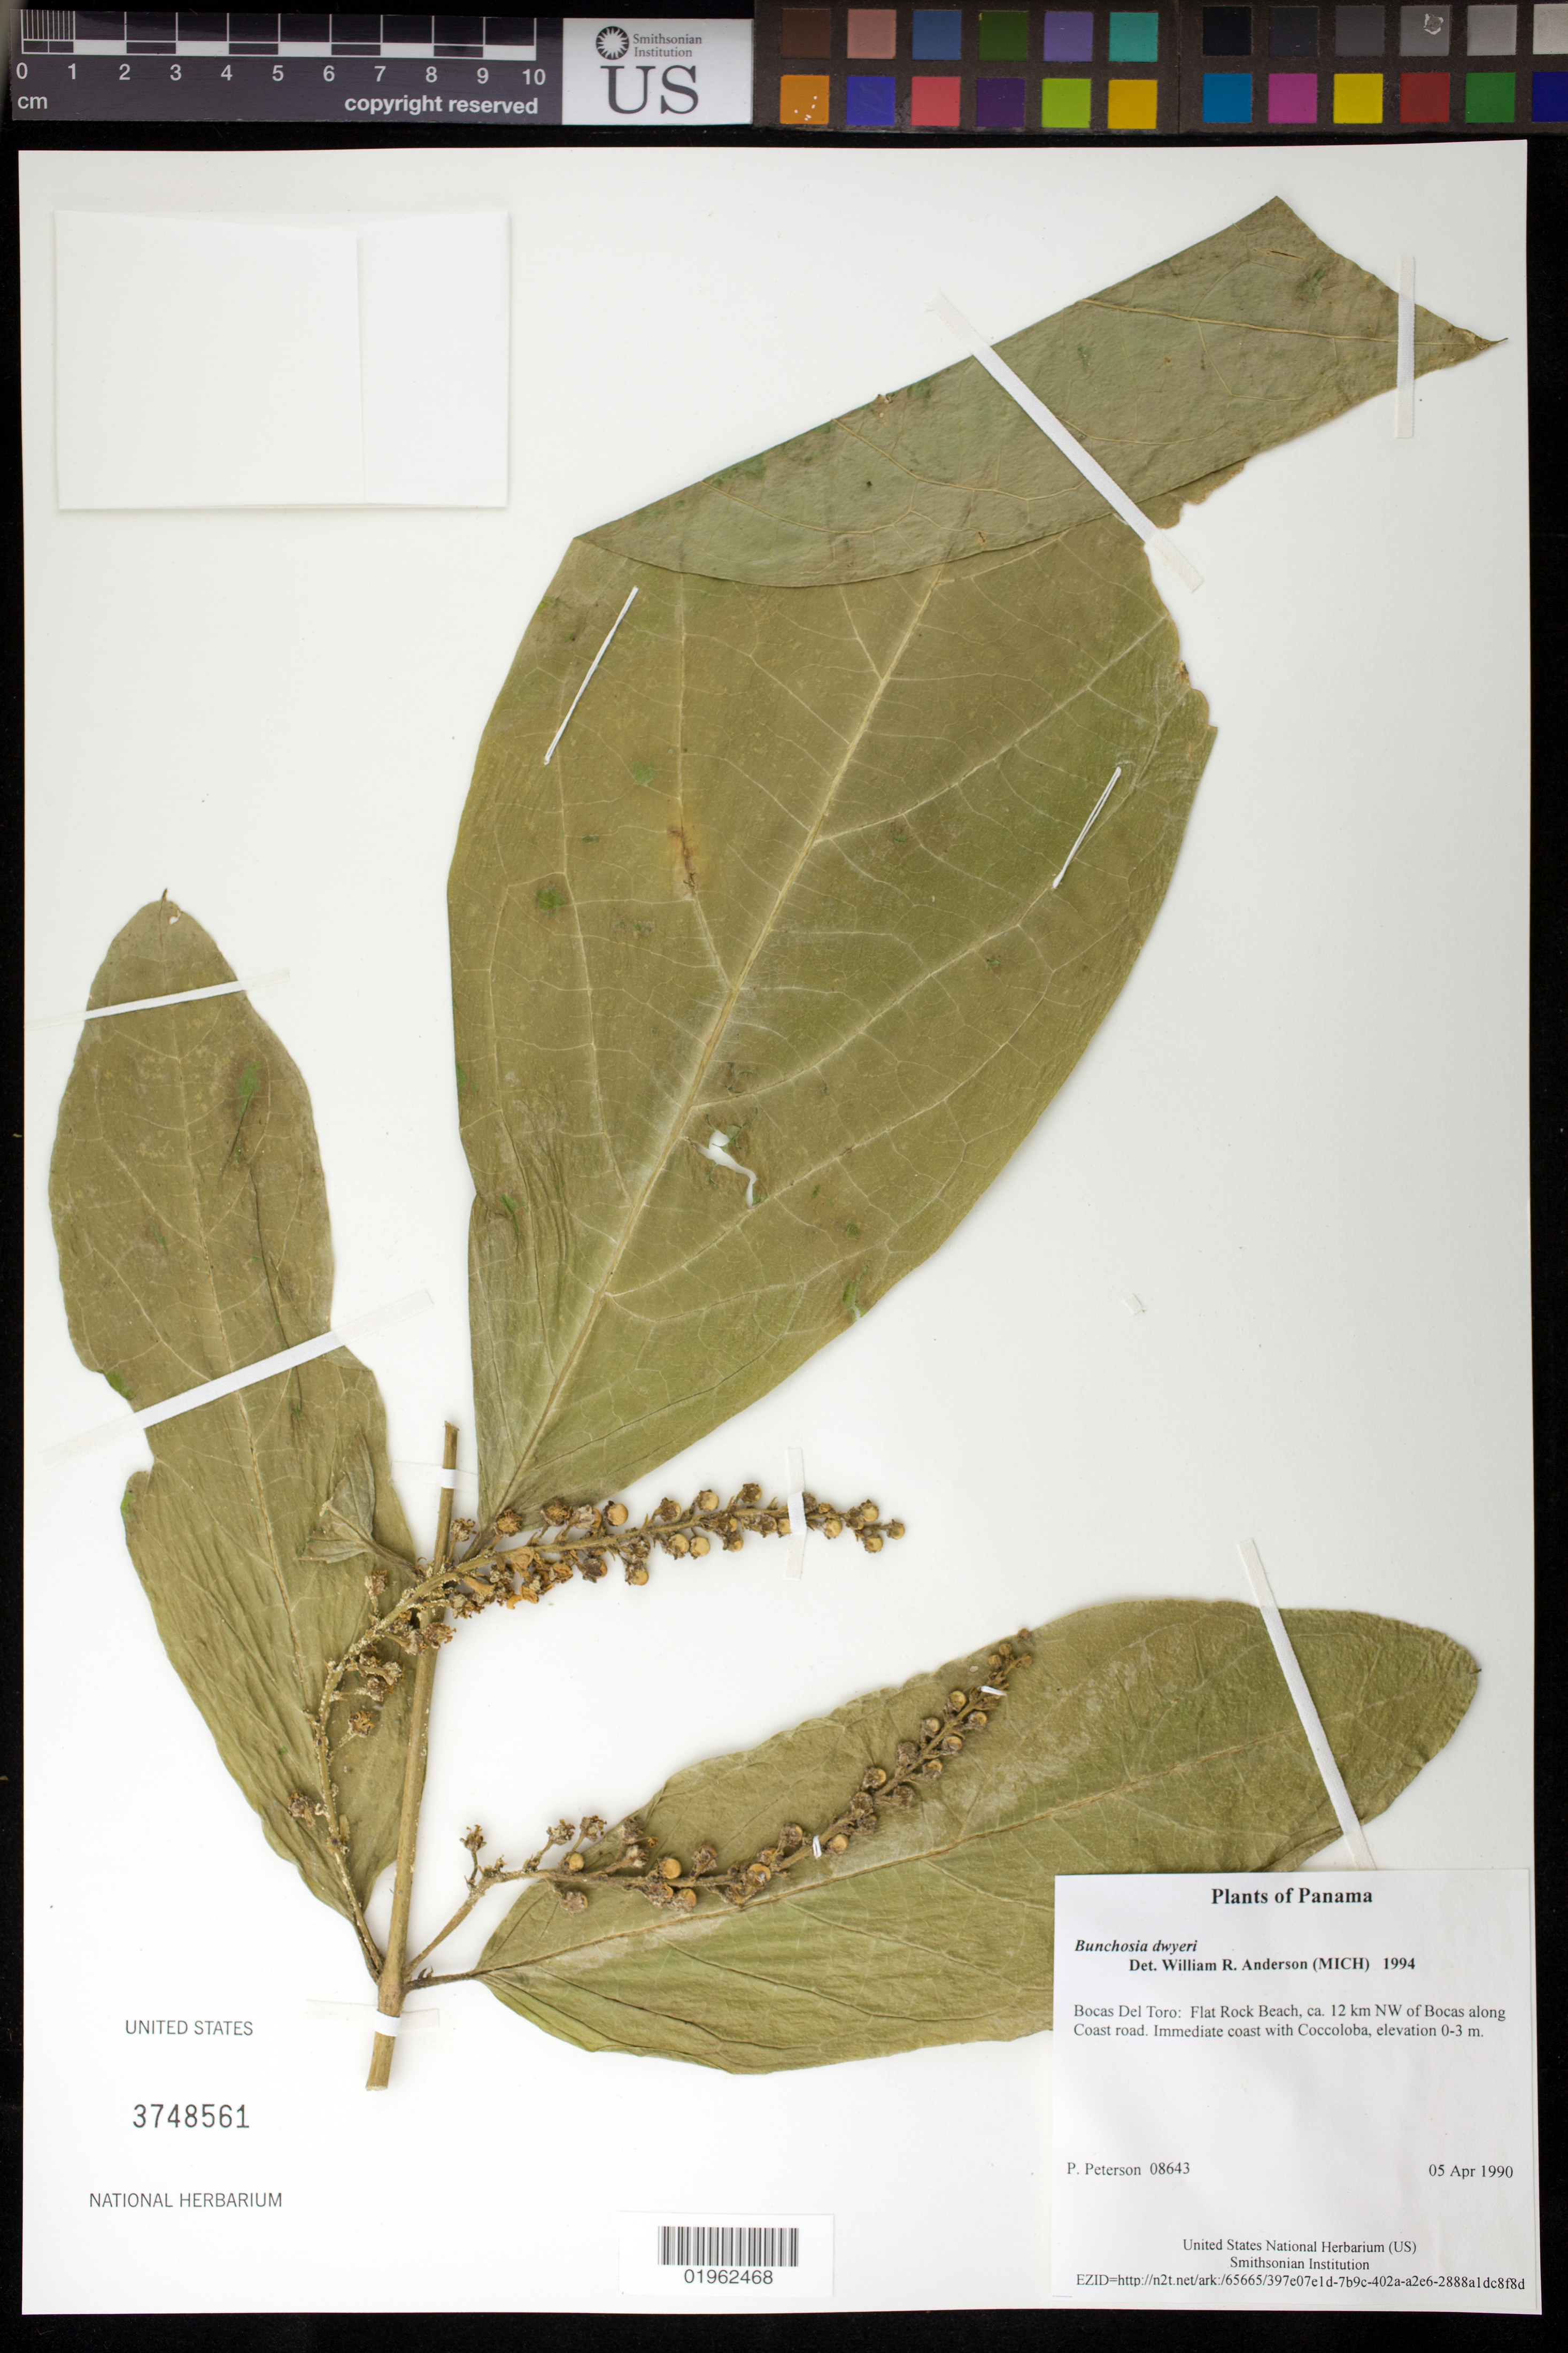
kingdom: Plantae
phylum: Tracheophyta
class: Magnoliopsida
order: Malpighiales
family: Malpighiaceae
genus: Bunchosia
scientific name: Bunchosia dwyeri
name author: Cuatrec. & Croat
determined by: Anderson, W. R., (MICH), University of Michigan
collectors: P. M. Peterson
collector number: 08643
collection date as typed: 05 Apr 1990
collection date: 1990-04-05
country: Panama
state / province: Bocas del Toro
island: Colón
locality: Flat Rock Beach, ca. 12 km NW of Bocas along Coast road.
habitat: Immediate coast with Coccoloba, elevation 0-3 m.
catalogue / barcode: US 3748561